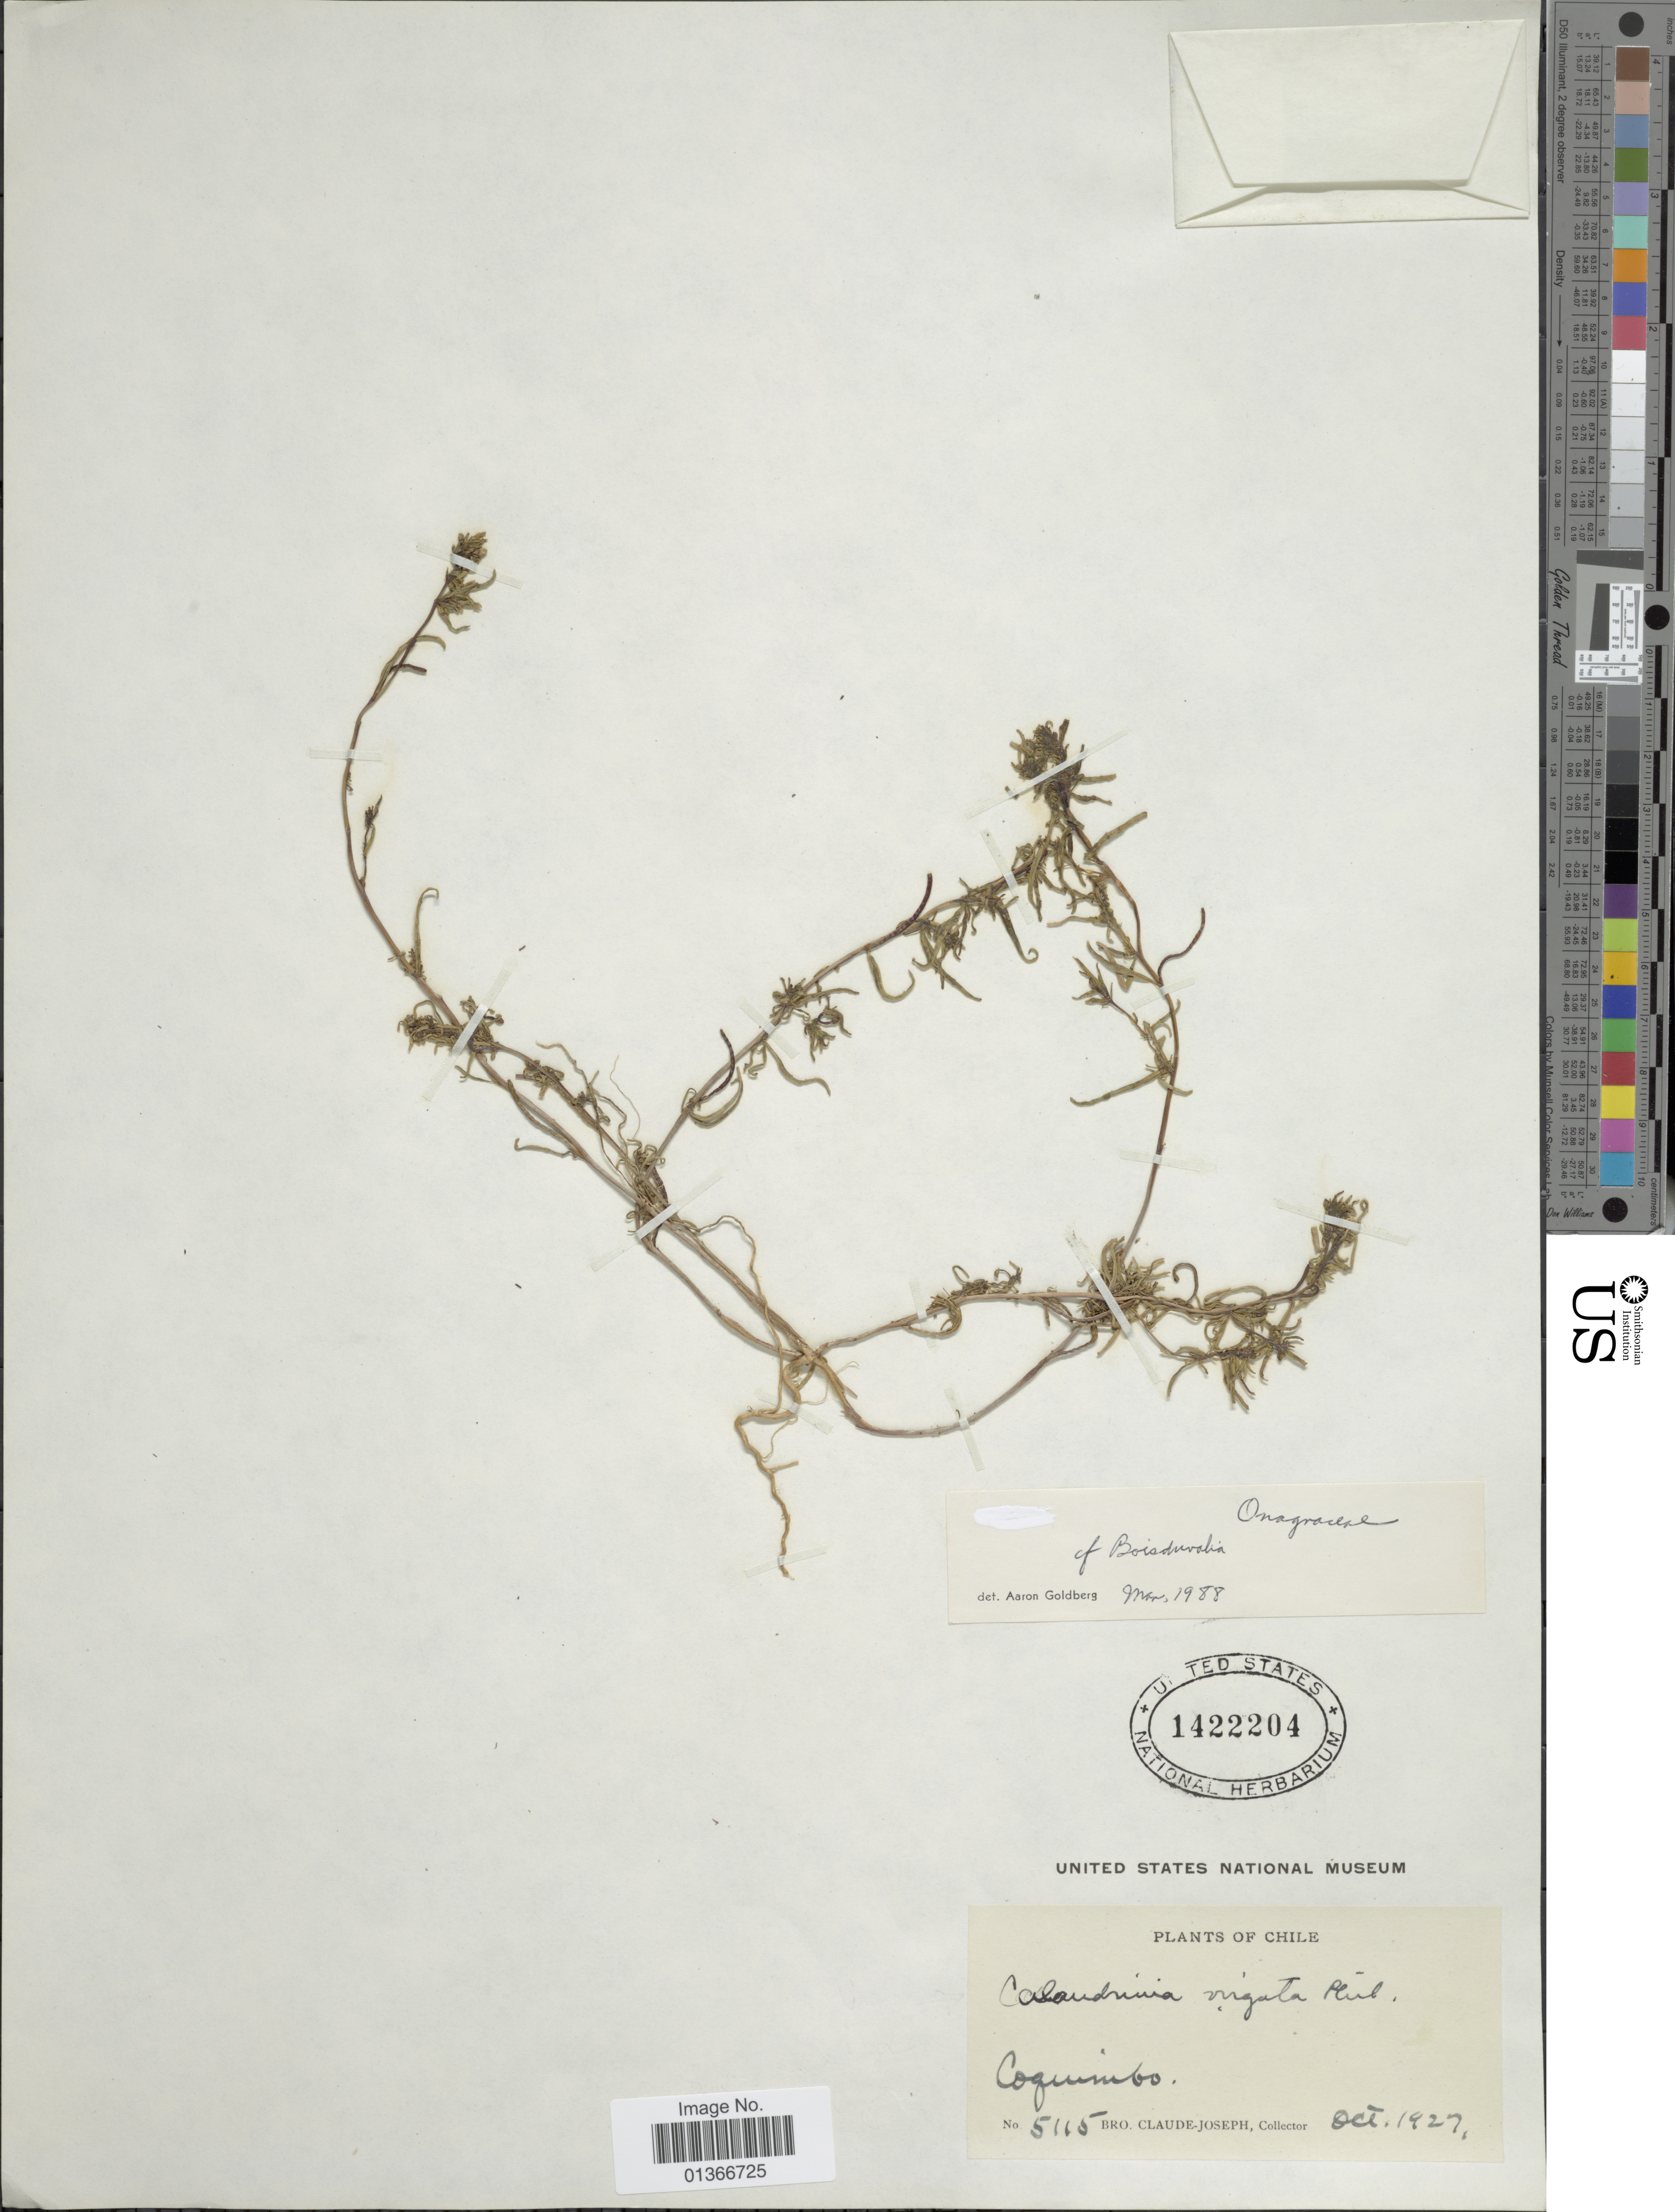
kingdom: Plantae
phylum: Tracheophyta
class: Magnoliopsida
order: Myrtales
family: Onagraceae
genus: Epilobium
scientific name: Epilobium sp.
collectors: Bro. Claude-Joseph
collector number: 5115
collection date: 1927-10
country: Chile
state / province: Coquimbo (IV)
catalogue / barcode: US 1422204